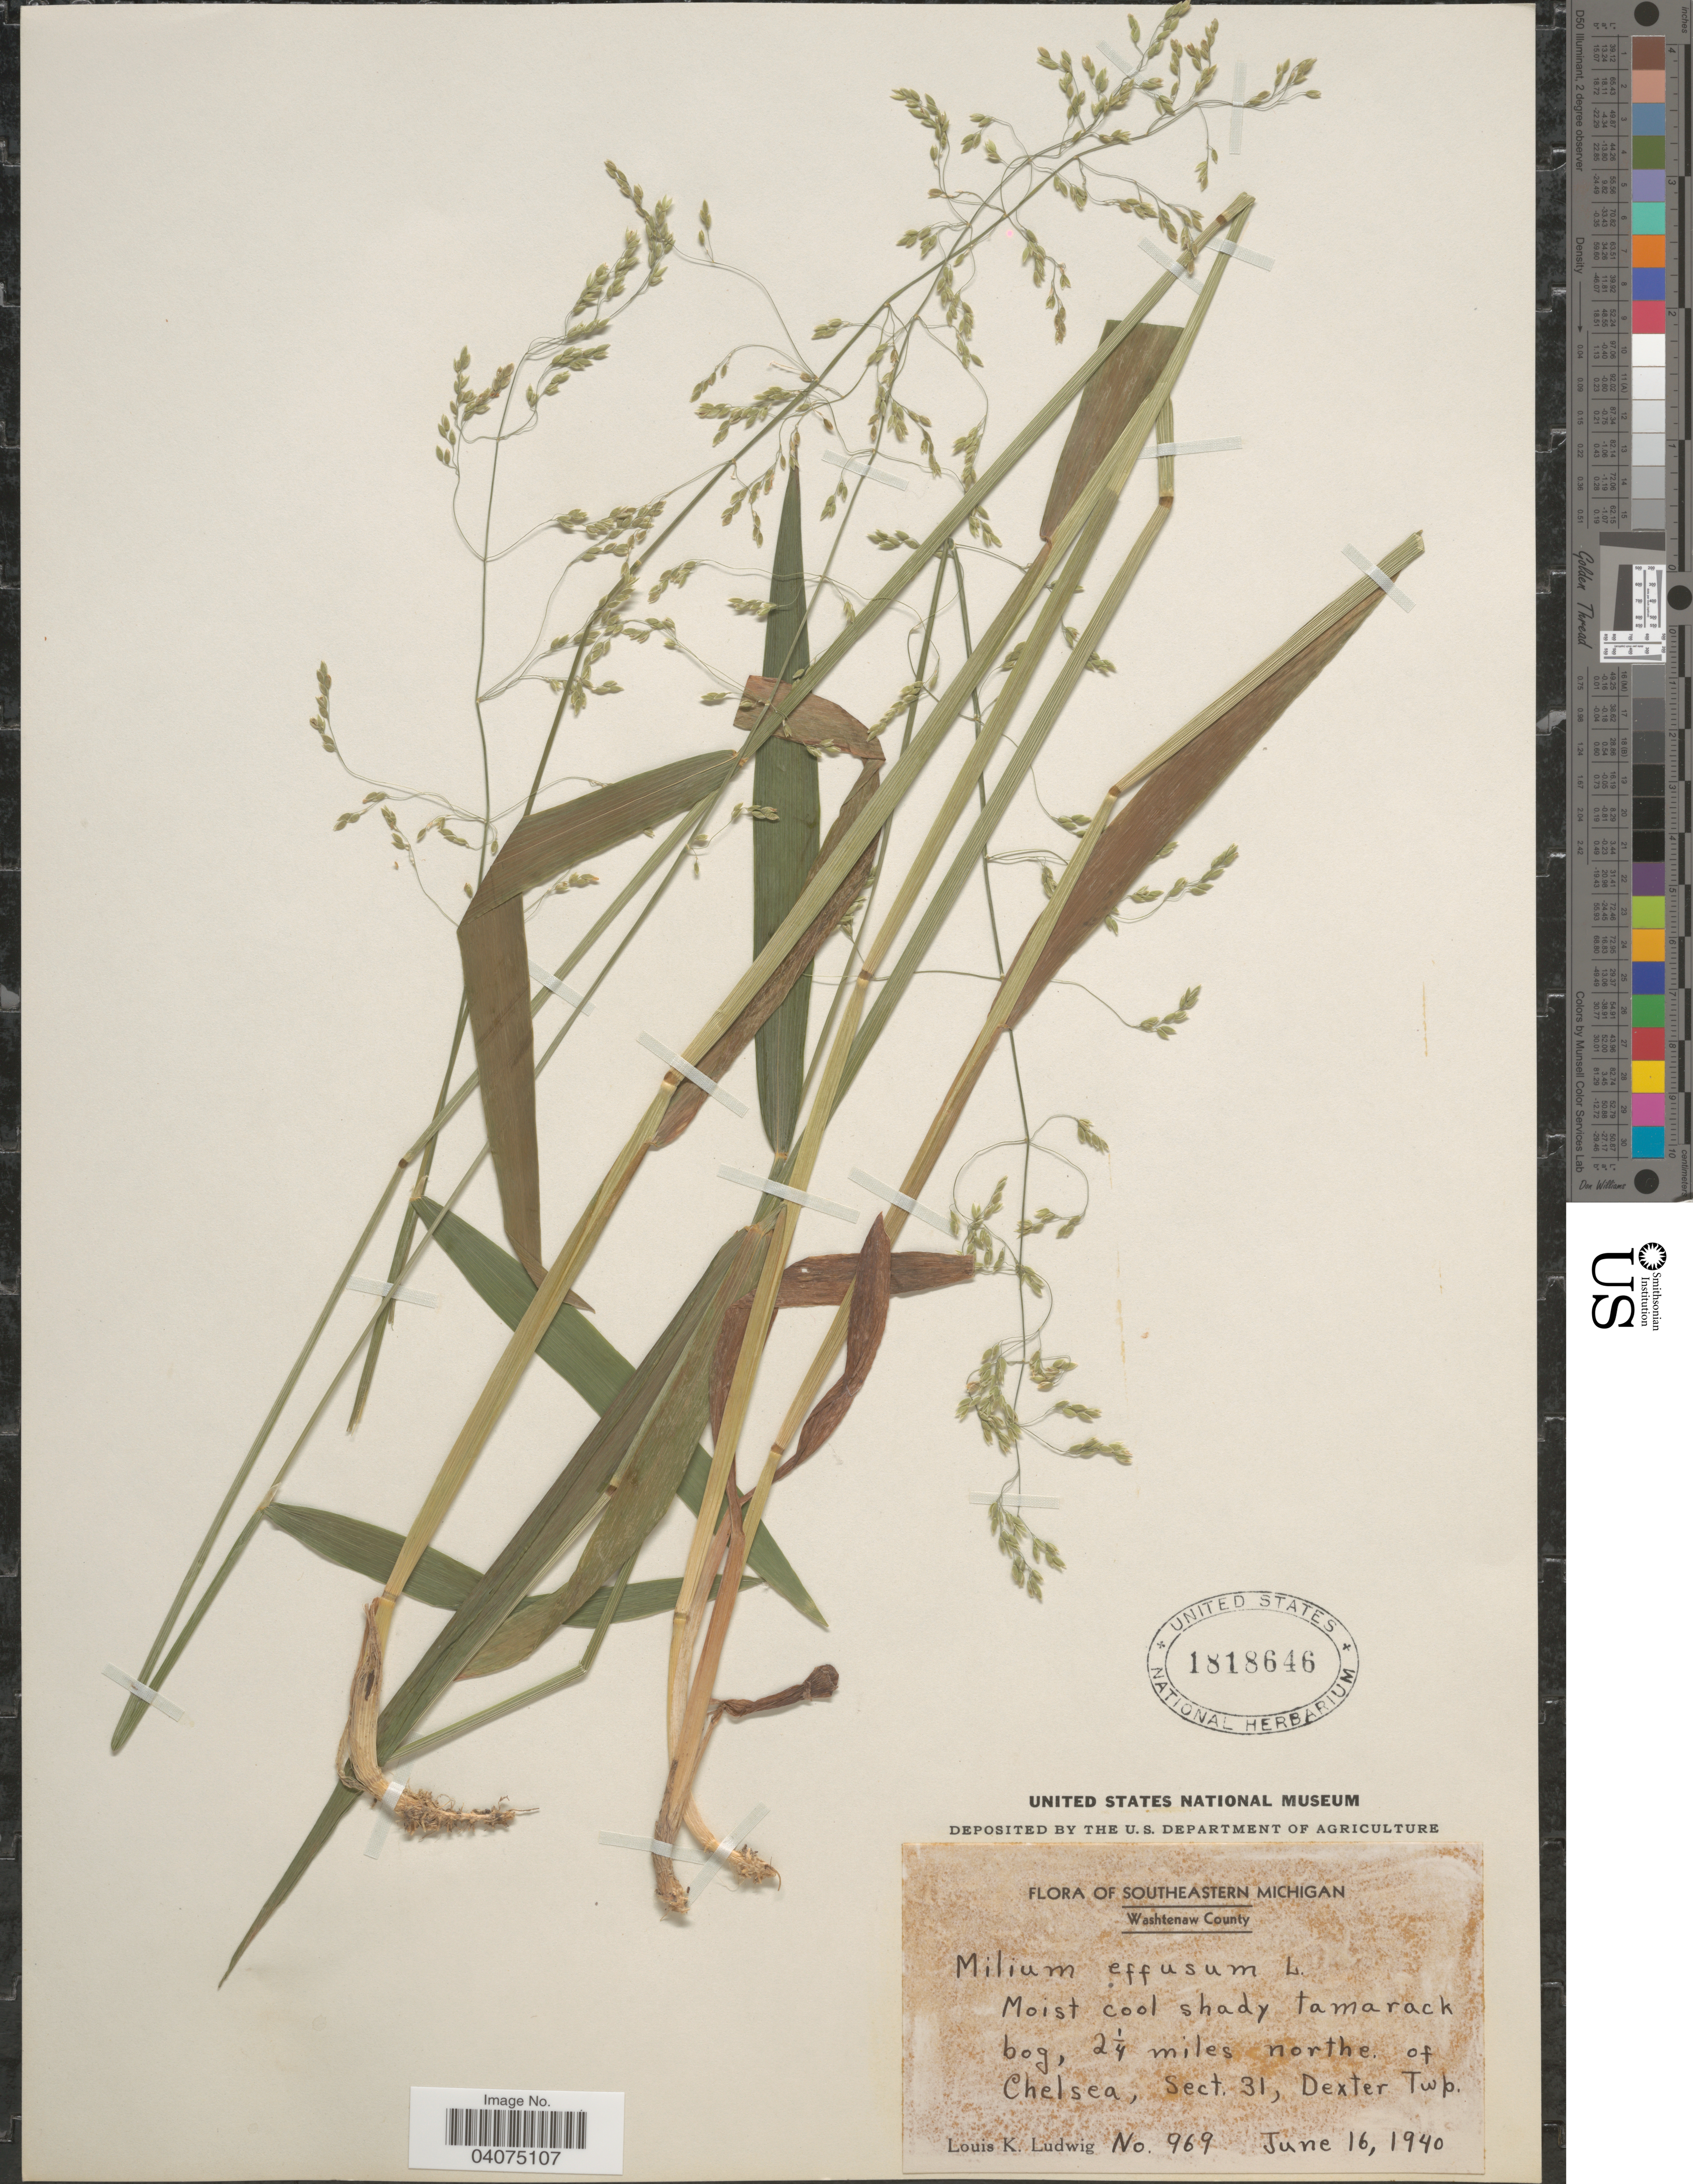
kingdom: Plantae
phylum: Tracheophyta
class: Liliopsida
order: Poales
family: Poaceae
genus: Milium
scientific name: Milium effusum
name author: L.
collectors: L. Ludwig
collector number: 969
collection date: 1940-06-16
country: United States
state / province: Michigan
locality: Southeastern Michigan. Washtenaw County. Moist cool shady tamarack bog, 2¼ miles northe. of Chelsea, Sect. 31, Dexter Twp.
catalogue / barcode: US 1818646